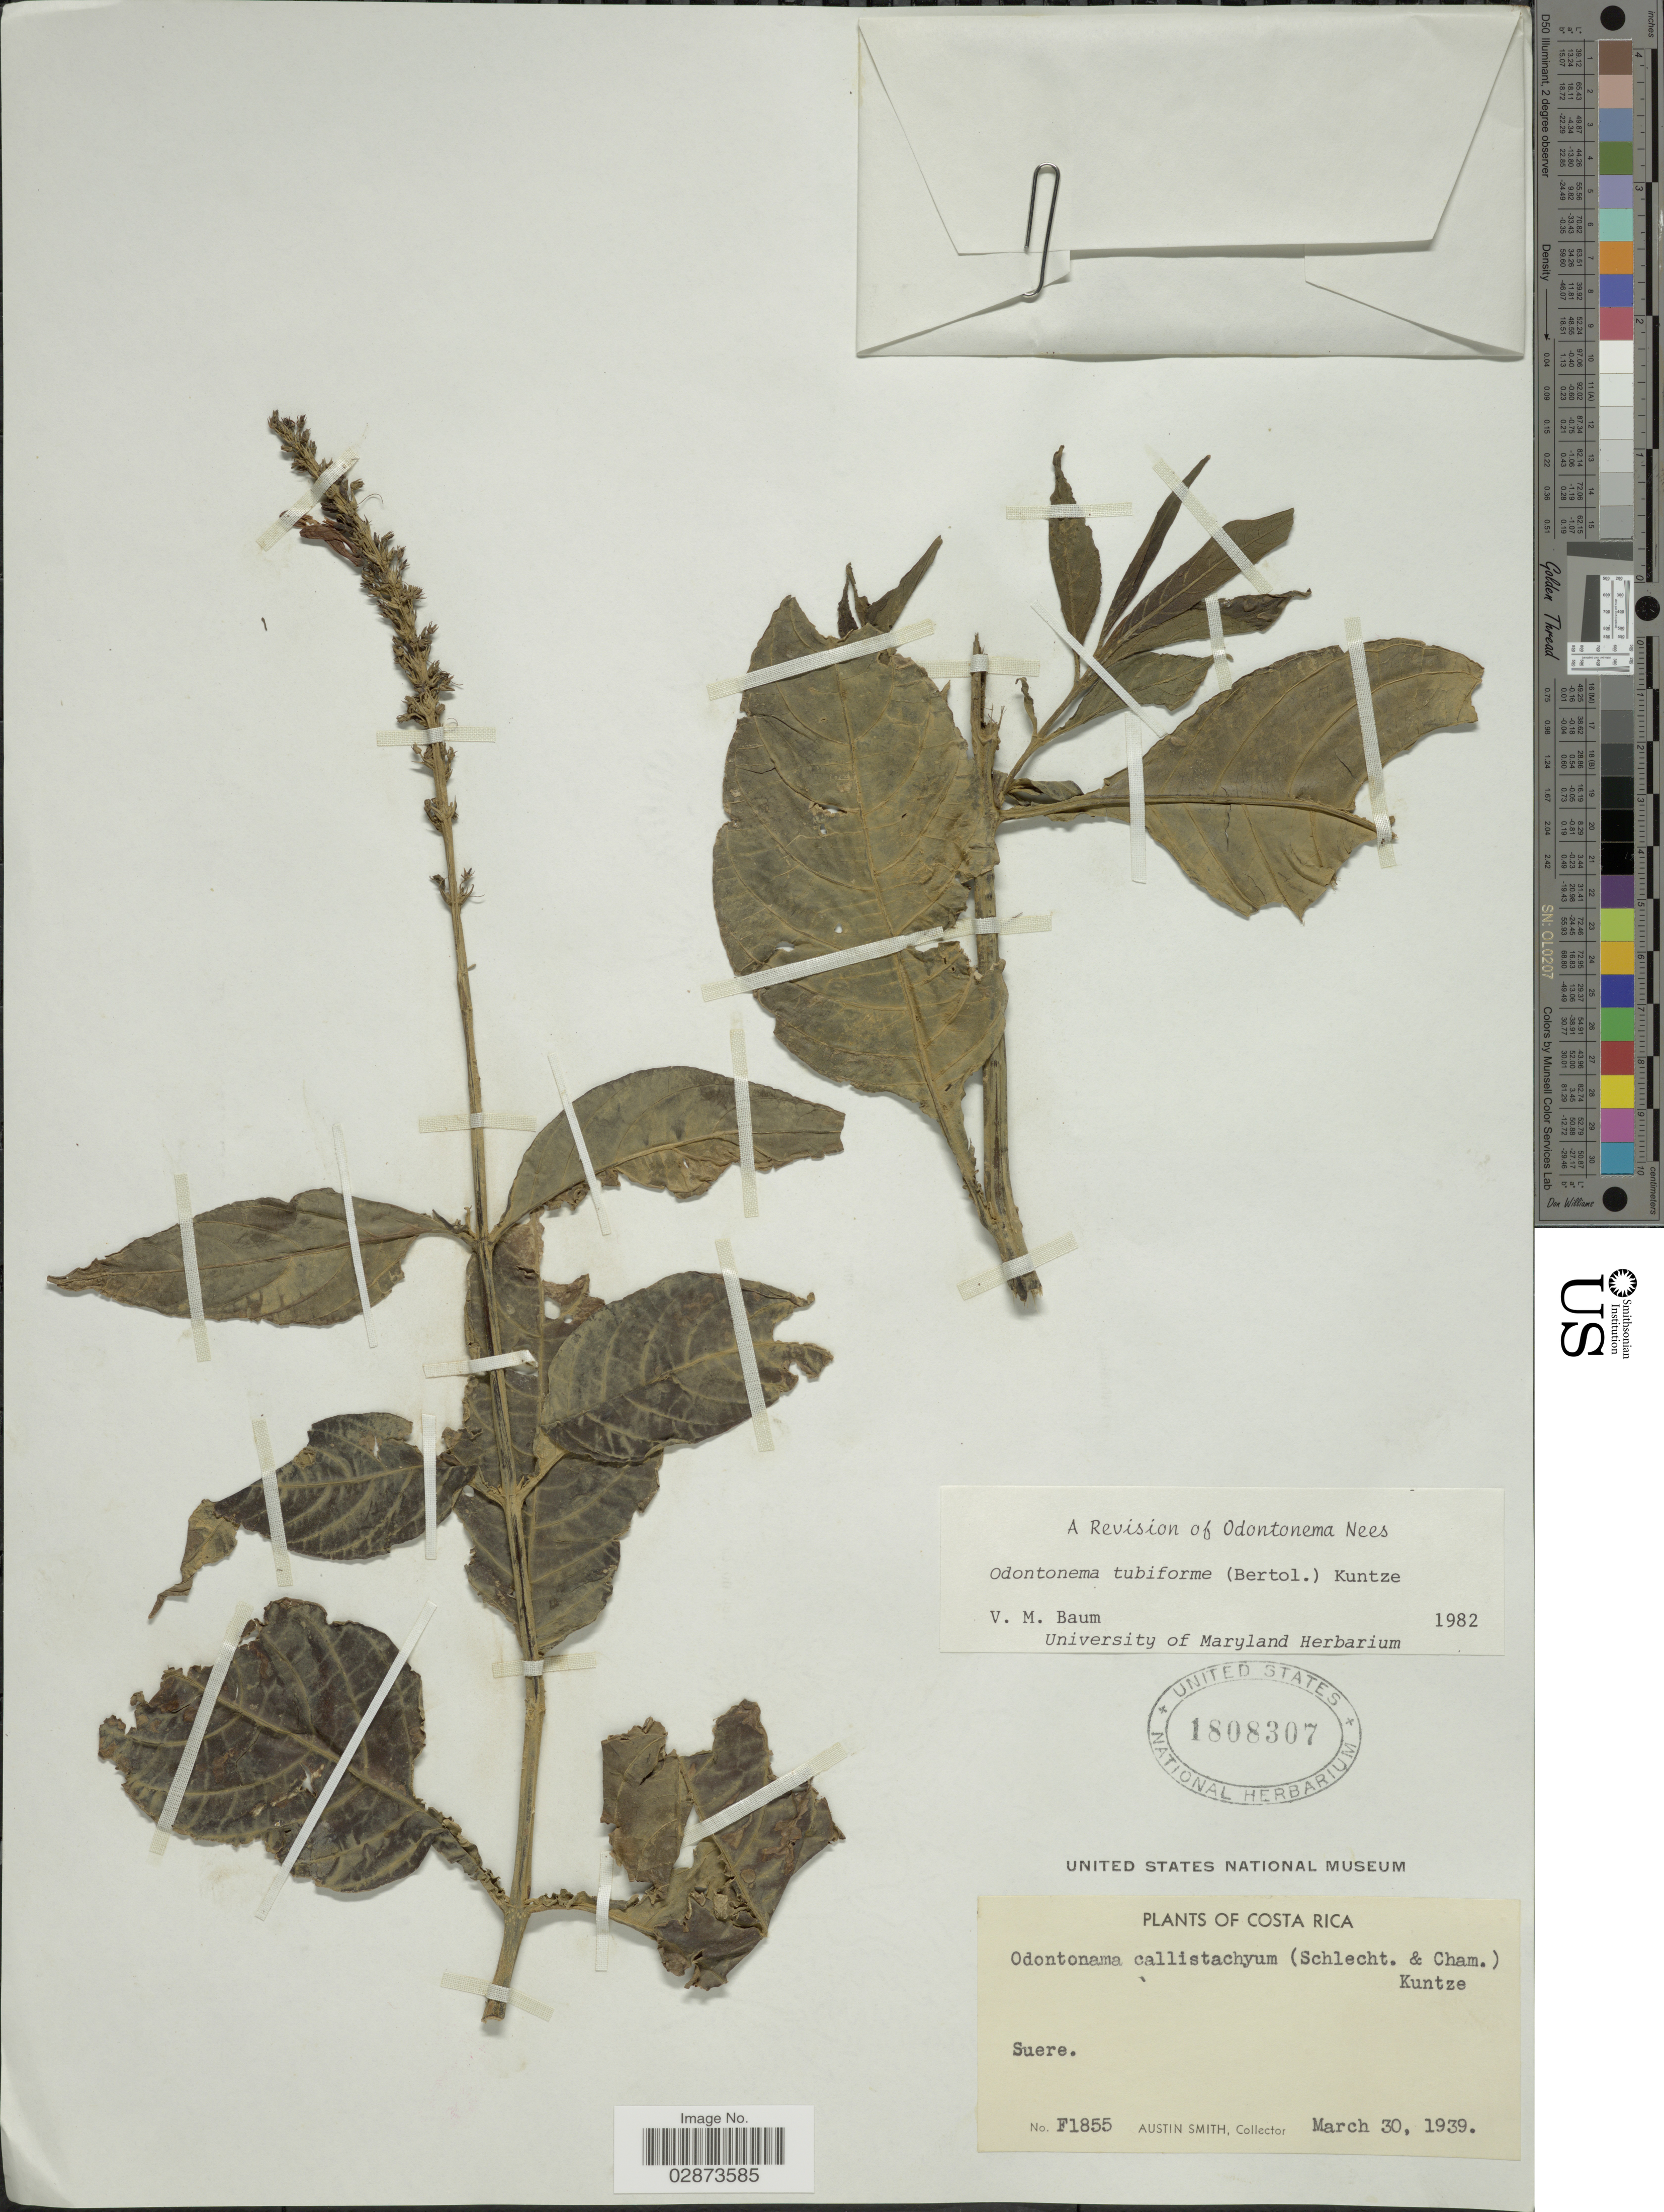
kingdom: Plantae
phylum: Tracheophyta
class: Magnoliopsida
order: Lamiales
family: Acanthaceae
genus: Odontonema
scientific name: Odontonema tubaeforme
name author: (Bertol.) Kuntze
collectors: Aust P. Smith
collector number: F1855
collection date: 1939-03-30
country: Costa Rica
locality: Suere.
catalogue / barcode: US 1808307